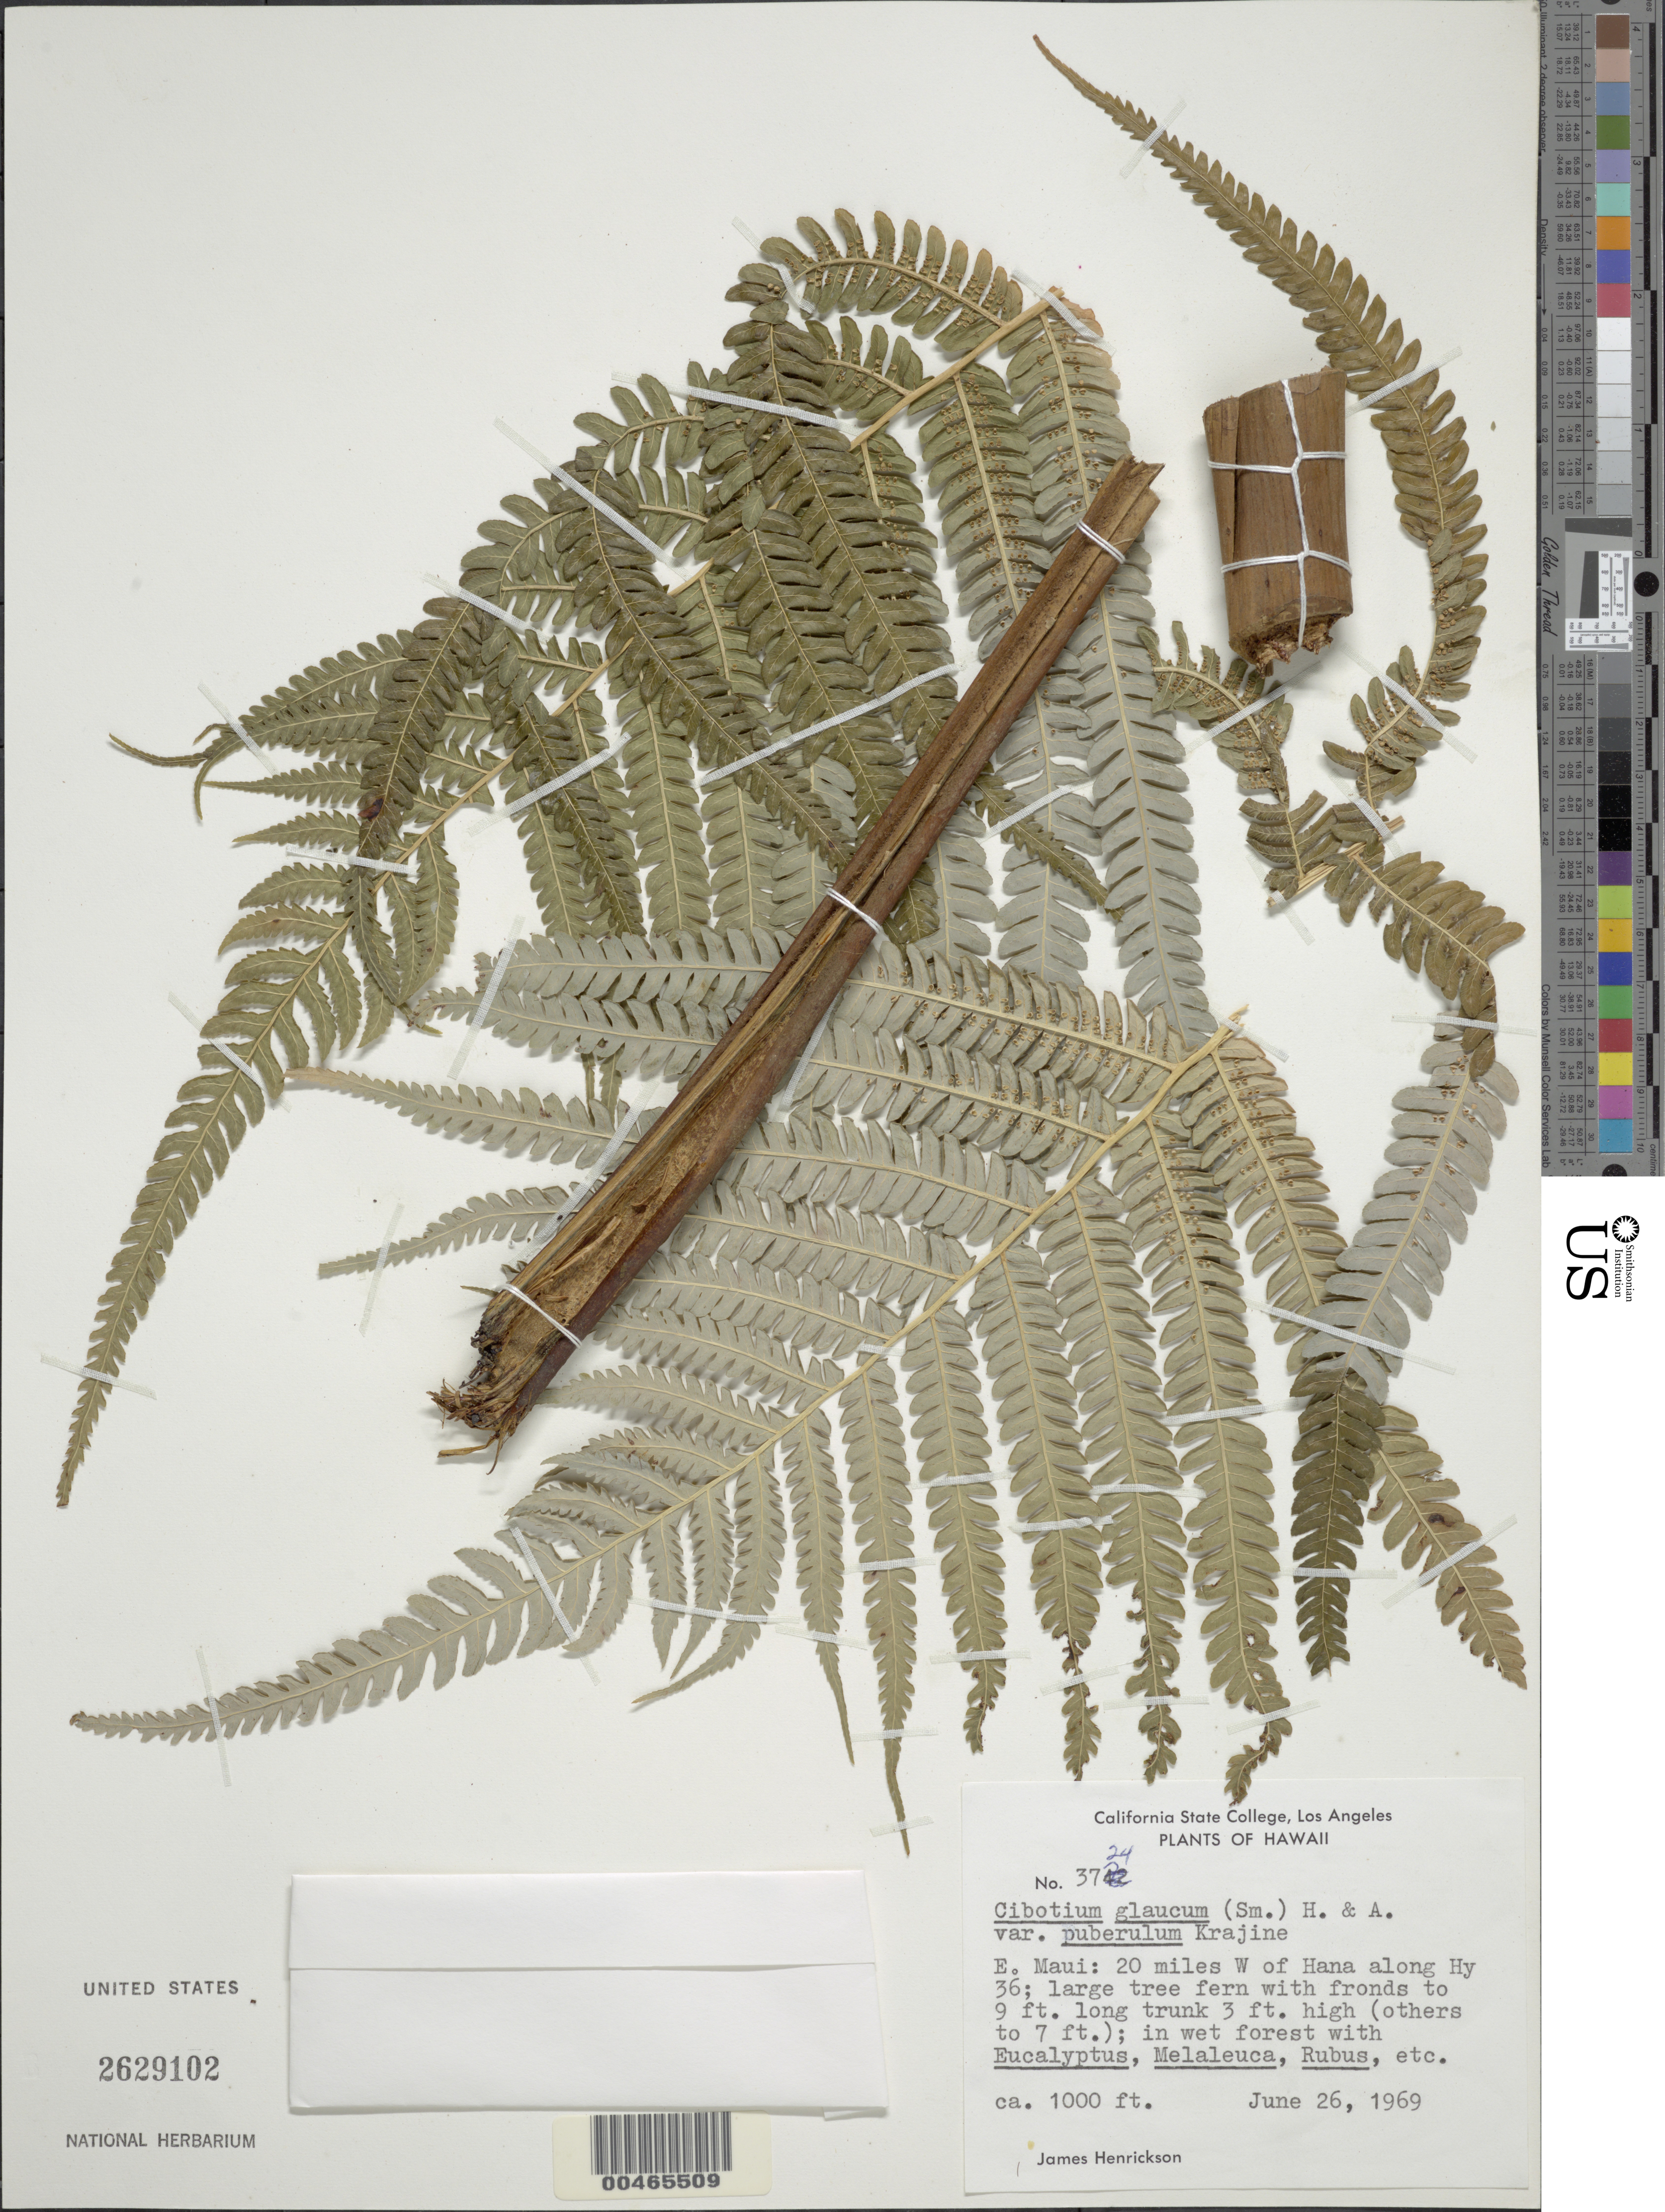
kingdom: Plantae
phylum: Tracheophyta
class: Polypodiopsida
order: Cyatheales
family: Cibotiaceae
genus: Cibotium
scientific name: Cibotium glaucum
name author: (Sm.) Hook. & Arn.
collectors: J. S. Henrickson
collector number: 3724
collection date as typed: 26 Jun 1969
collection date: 1969-06-26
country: United States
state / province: Hawaii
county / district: Maui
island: Maui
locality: E Maui: 20 mi W of Hana along Hy 36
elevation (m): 305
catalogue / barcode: US 2629102